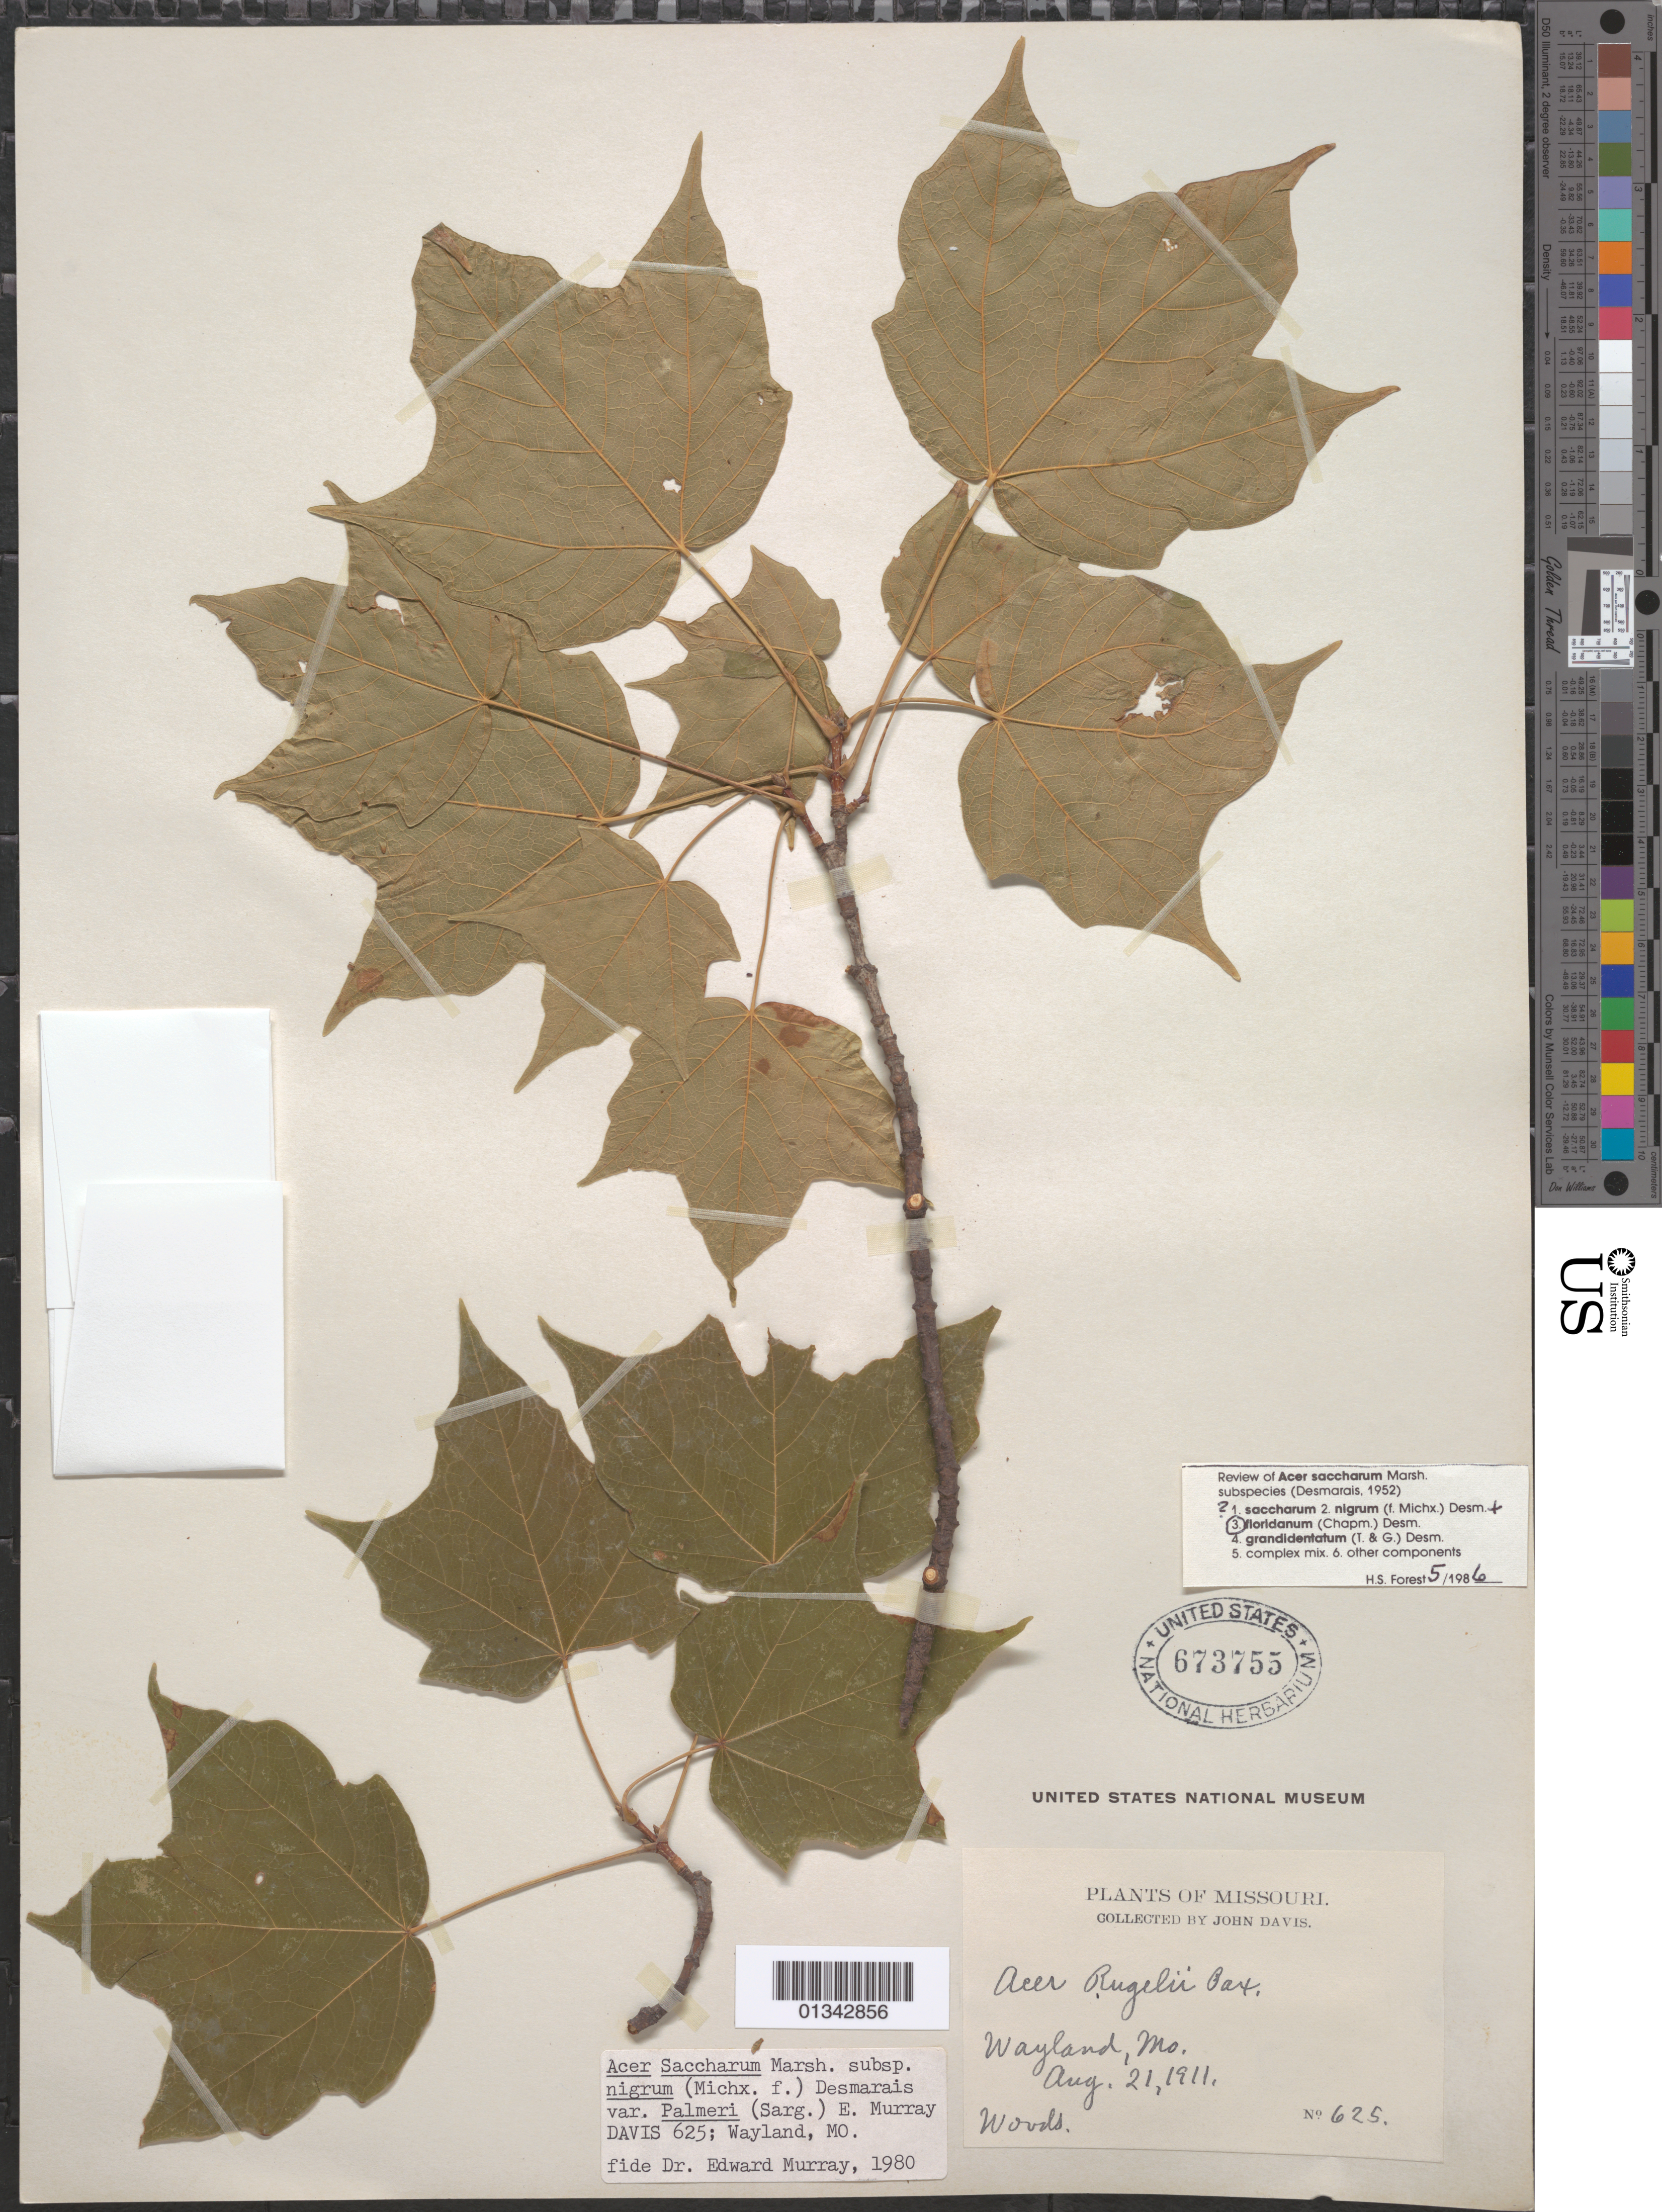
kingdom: Plantae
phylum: Tracheophyta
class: Magnoliopsida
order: Sapindales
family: Sapindaceae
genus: Acer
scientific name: Acer saccharum subsp. floridanum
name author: (Chapm.) Desmarais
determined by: Forest, H. S.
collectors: J. Davis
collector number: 625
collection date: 1911-08-21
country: United States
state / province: Missouri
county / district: Clark County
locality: Wayland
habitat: Woods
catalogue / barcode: US 673755